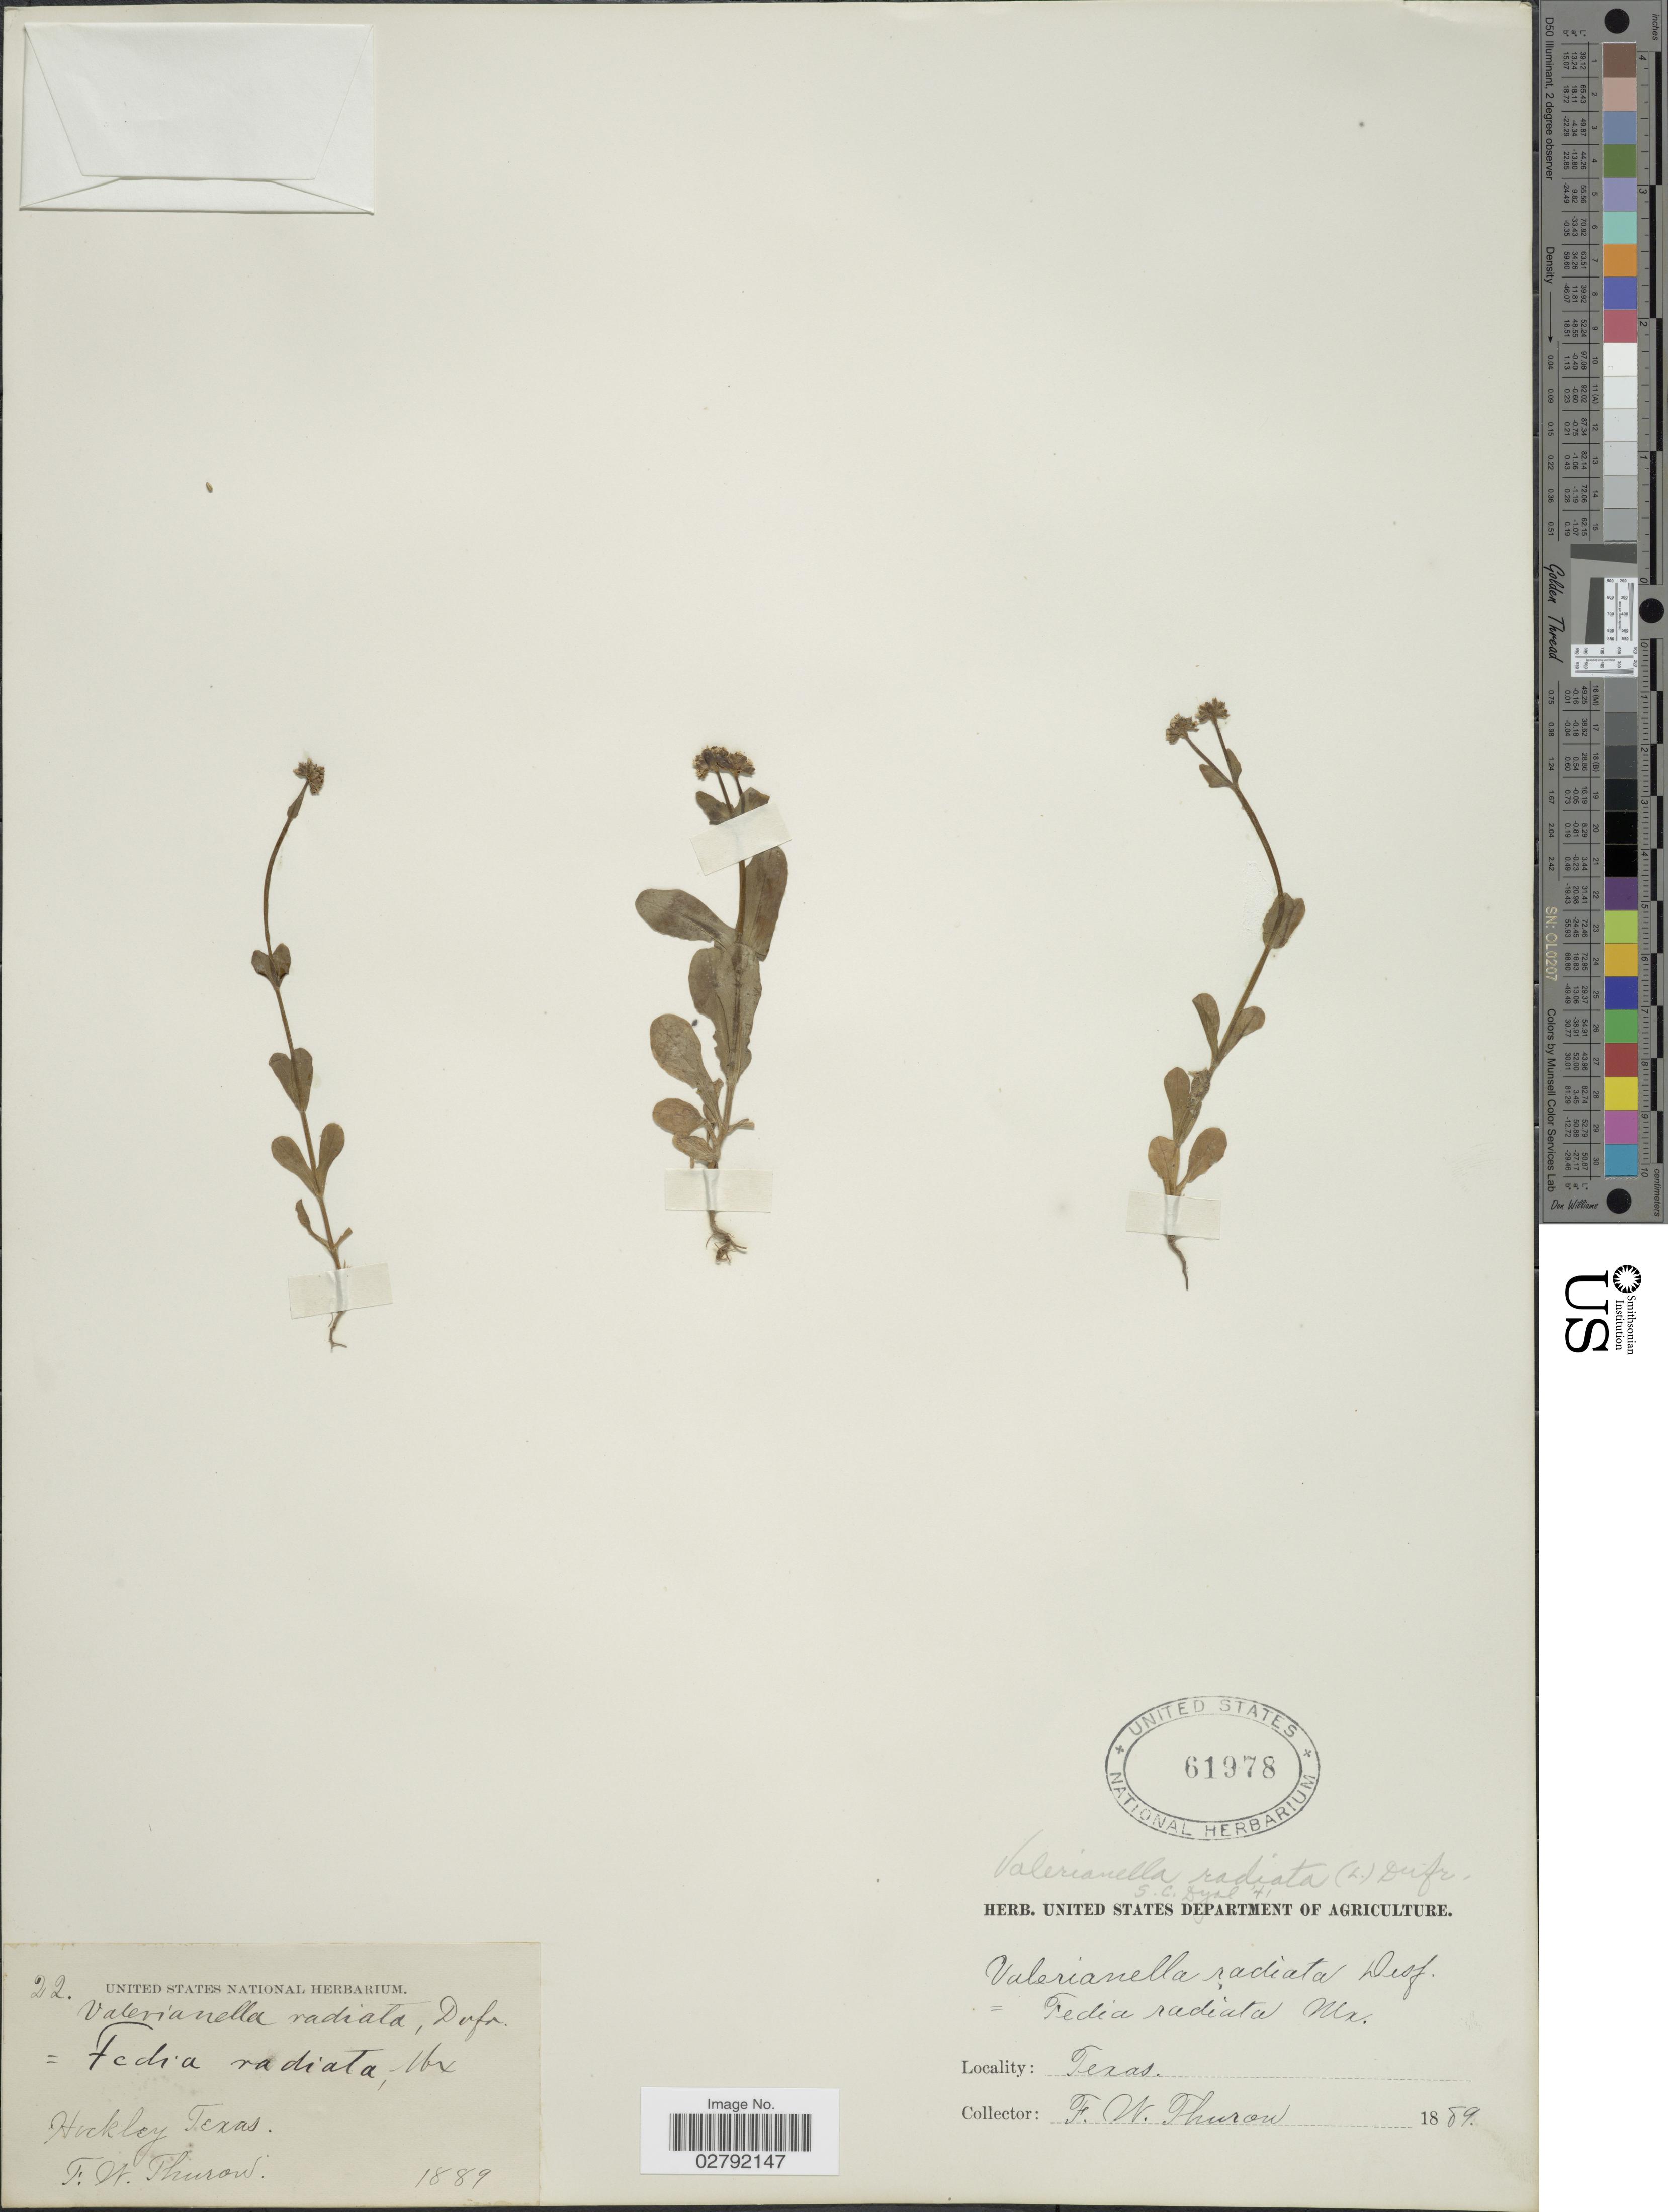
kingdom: Plantae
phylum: Tracheophyta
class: Magnoliopsida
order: Dipsacales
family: Caprifoliaceae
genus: Valerianella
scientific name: Valerianella radiata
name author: (L.) Dufr.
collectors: F. W. Thurow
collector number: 22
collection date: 1889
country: United States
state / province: Texas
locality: Hockley.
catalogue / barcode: US 61978